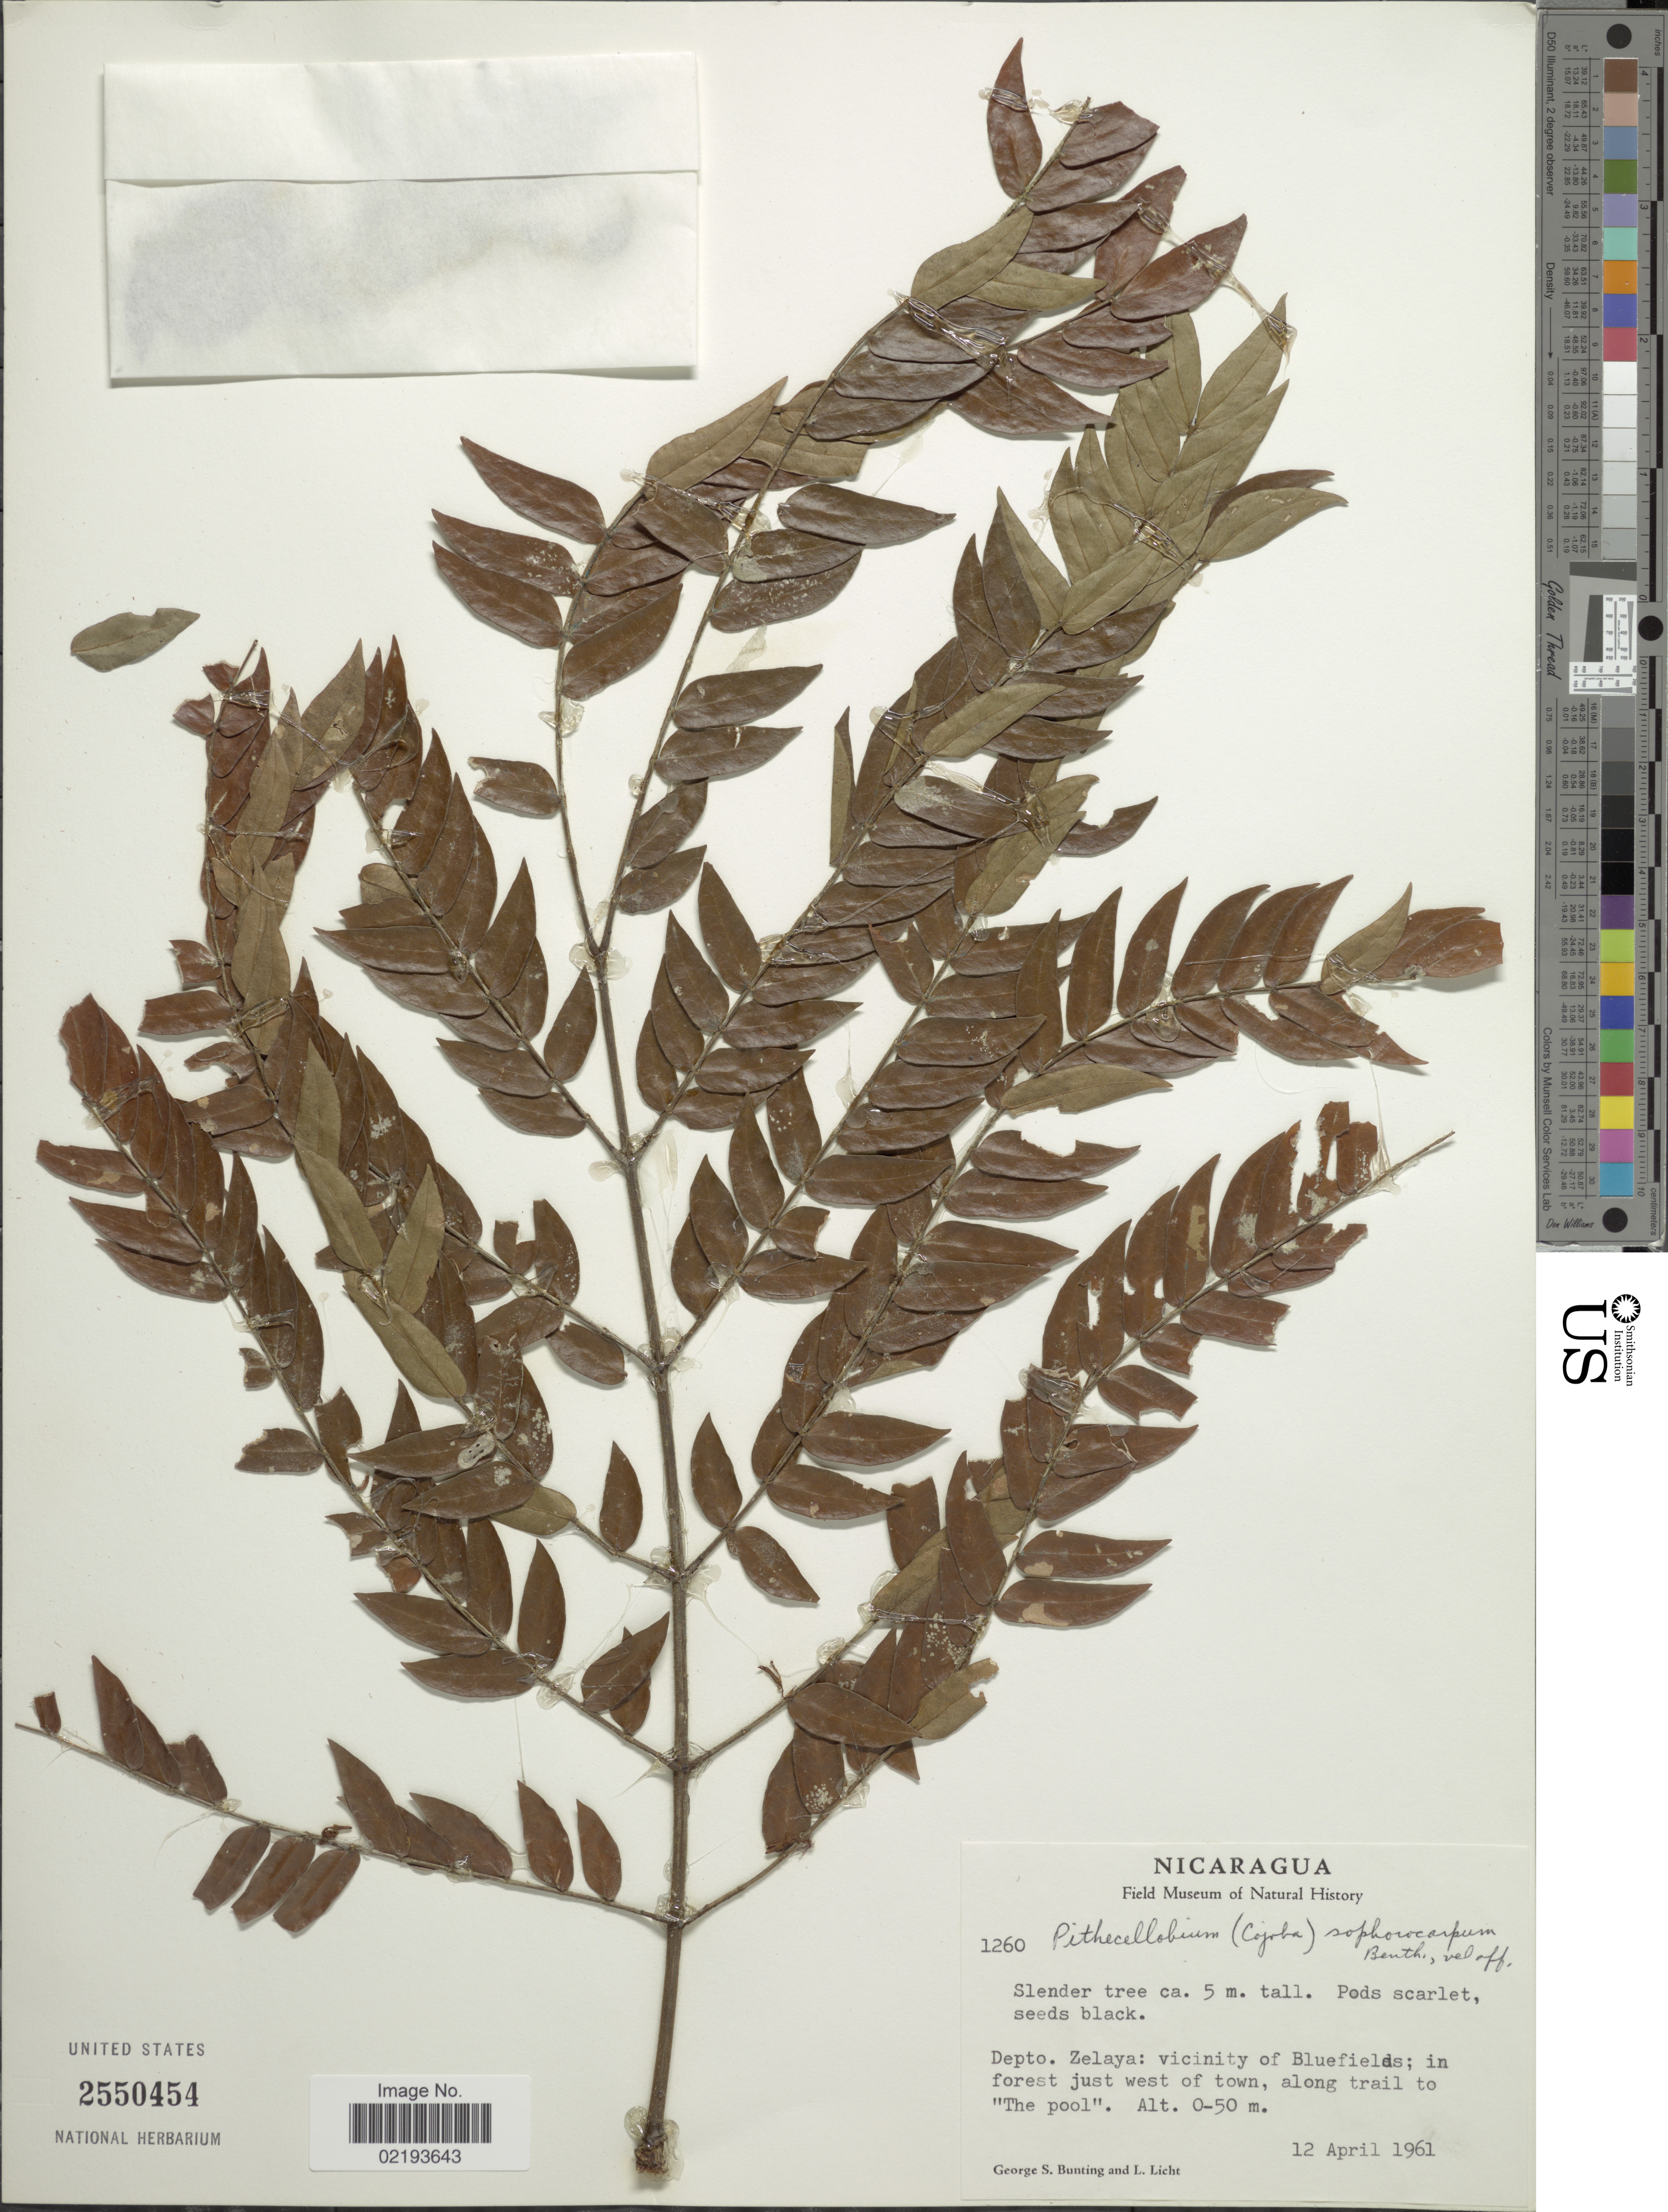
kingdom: Plantae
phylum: Tracheophyta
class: Magnoliopsida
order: Fabales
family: Fabaceae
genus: Cojoba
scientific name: Cojoba sophorocarpa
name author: (Benth.) Britton & Rose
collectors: G. S. Bunting & L. Licht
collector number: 1260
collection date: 1961-04-12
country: Nicaragua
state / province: Atlantico Norte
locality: Depto. Zelaya: vicinity of Bluefields; in forest just west of town, along trail to 'The pool'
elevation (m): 0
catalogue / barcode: US 2550454